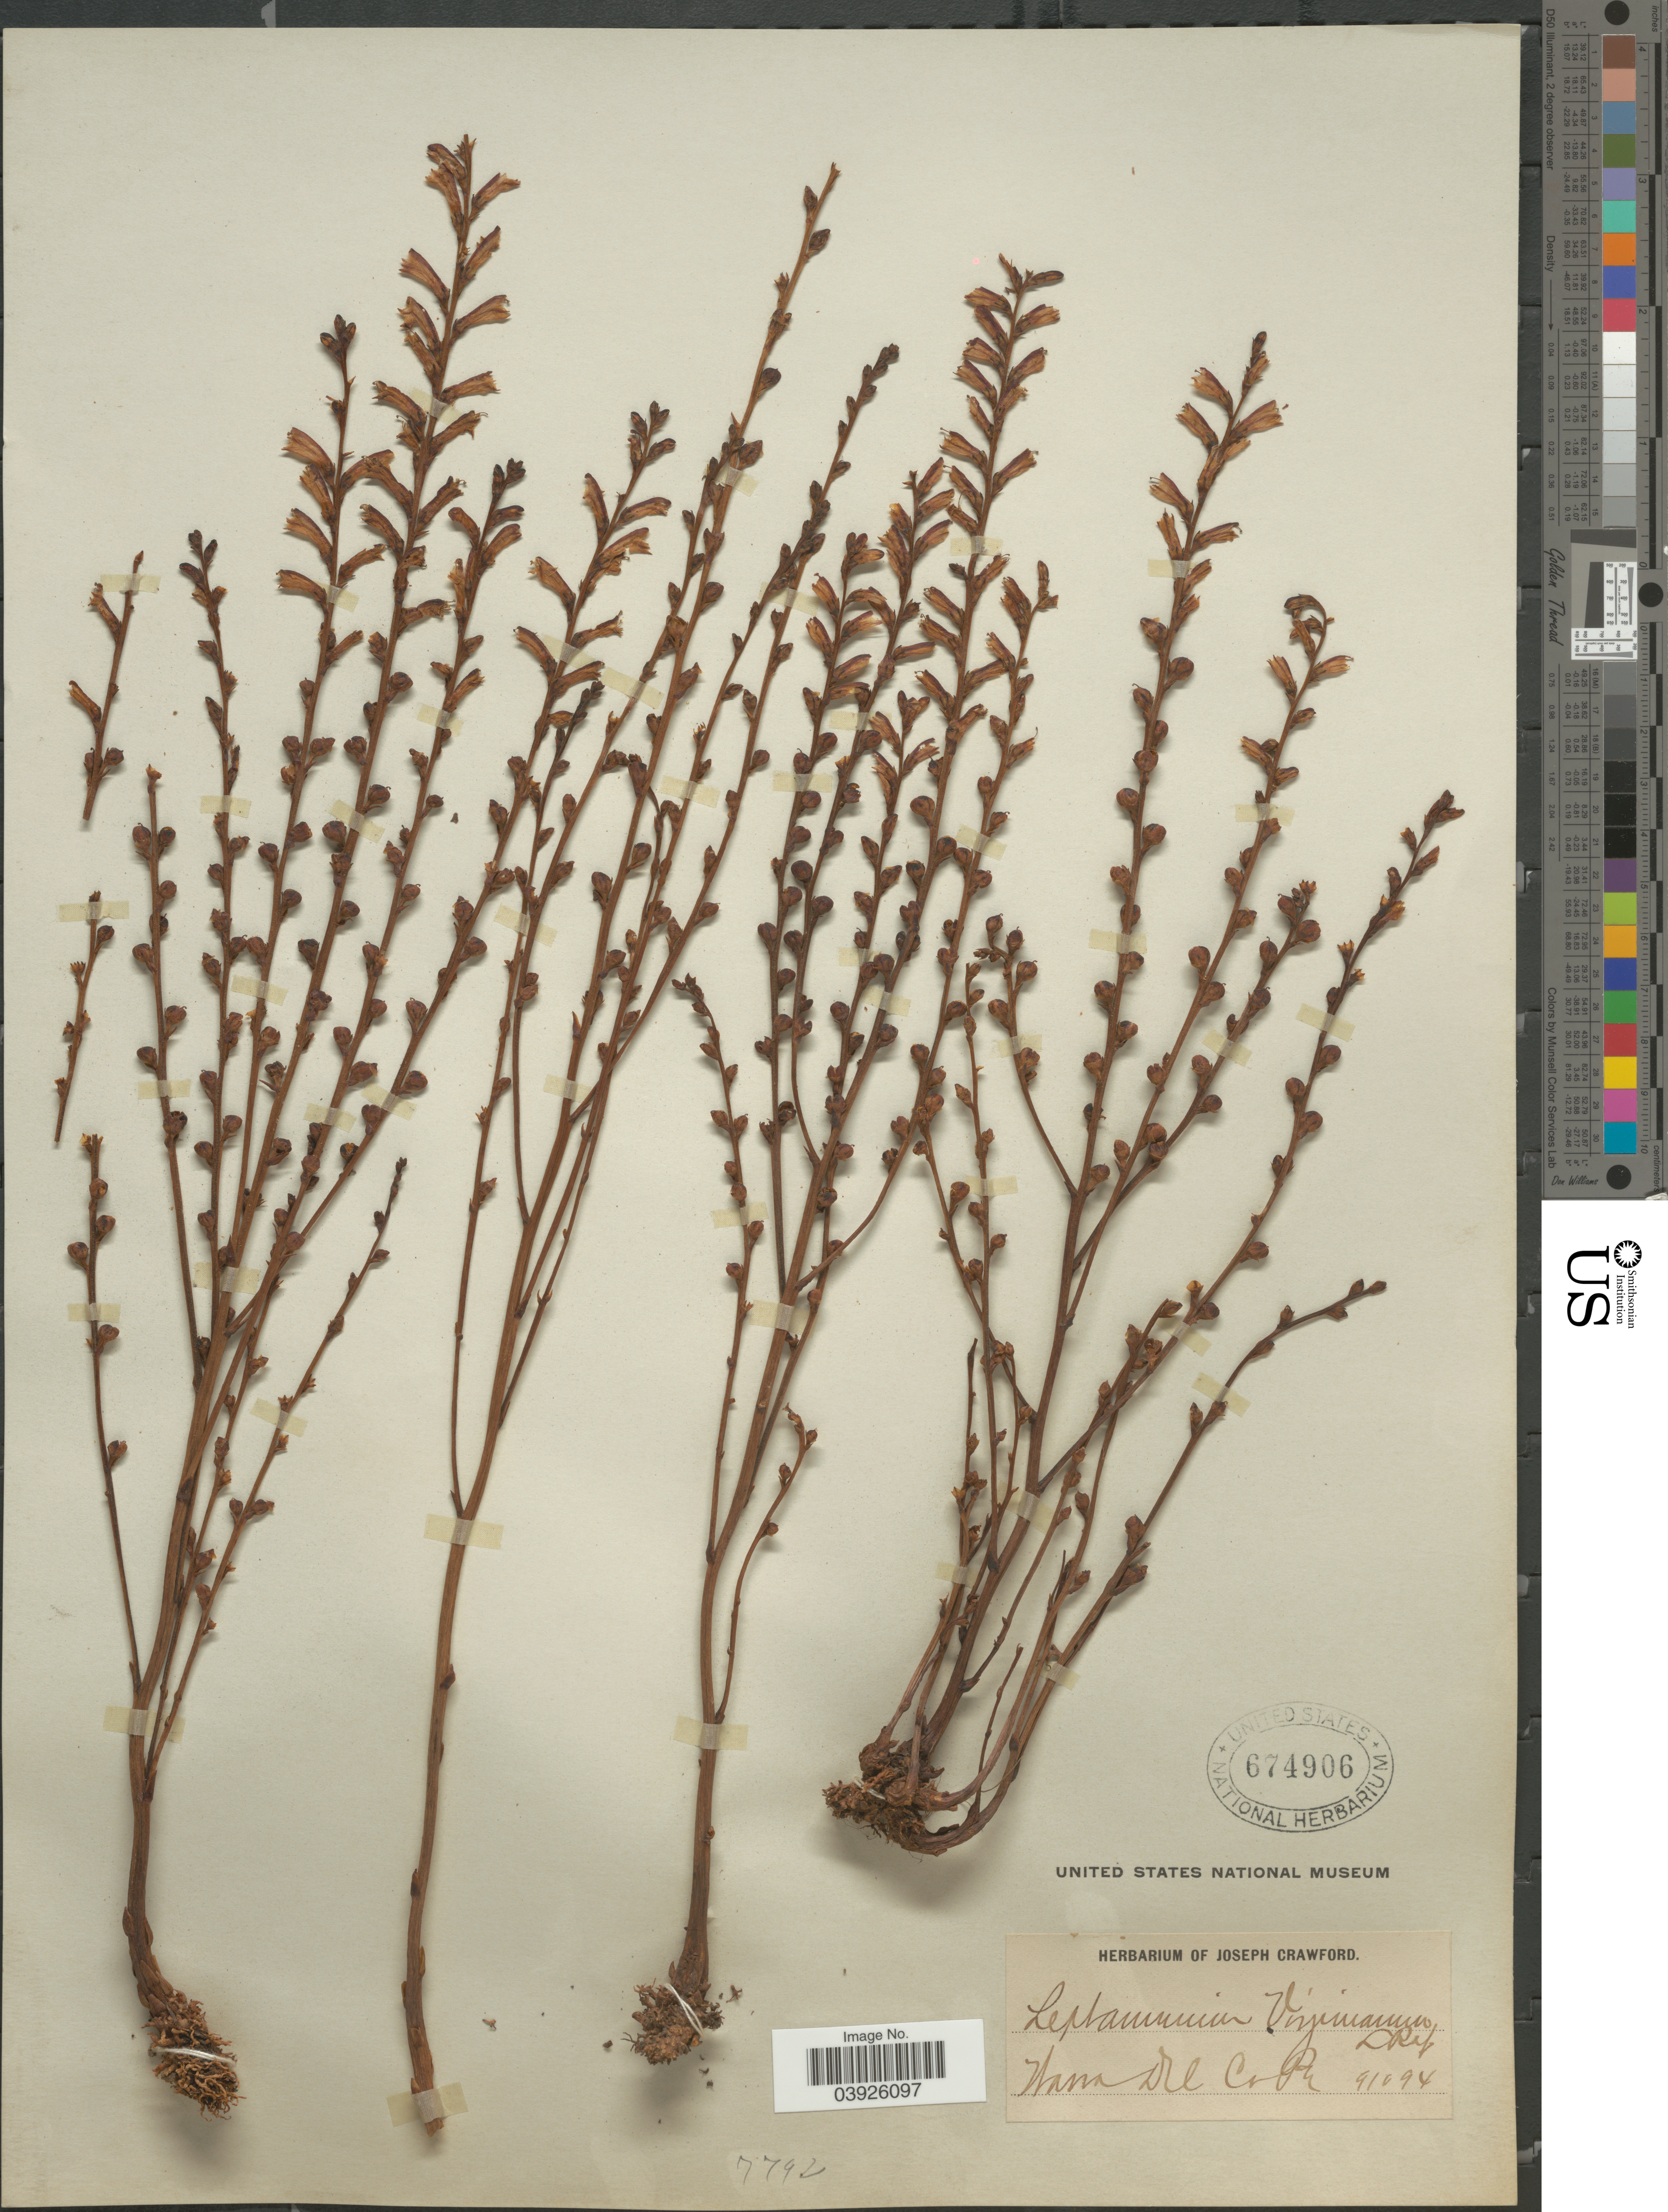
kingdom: Plantae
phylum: Tracheophyta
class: Magnoliopsida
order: Lamiales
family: Orobanchaceae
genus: Epifagus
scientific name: Epifagus virginiana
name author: (L.) W.P.C. Barton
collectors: ex herb. Joseph Crawford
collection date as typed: Transcribed d/m/y: 9/10/94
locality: Wana Del Co Pk. [interpreted]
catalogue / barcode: US 674906